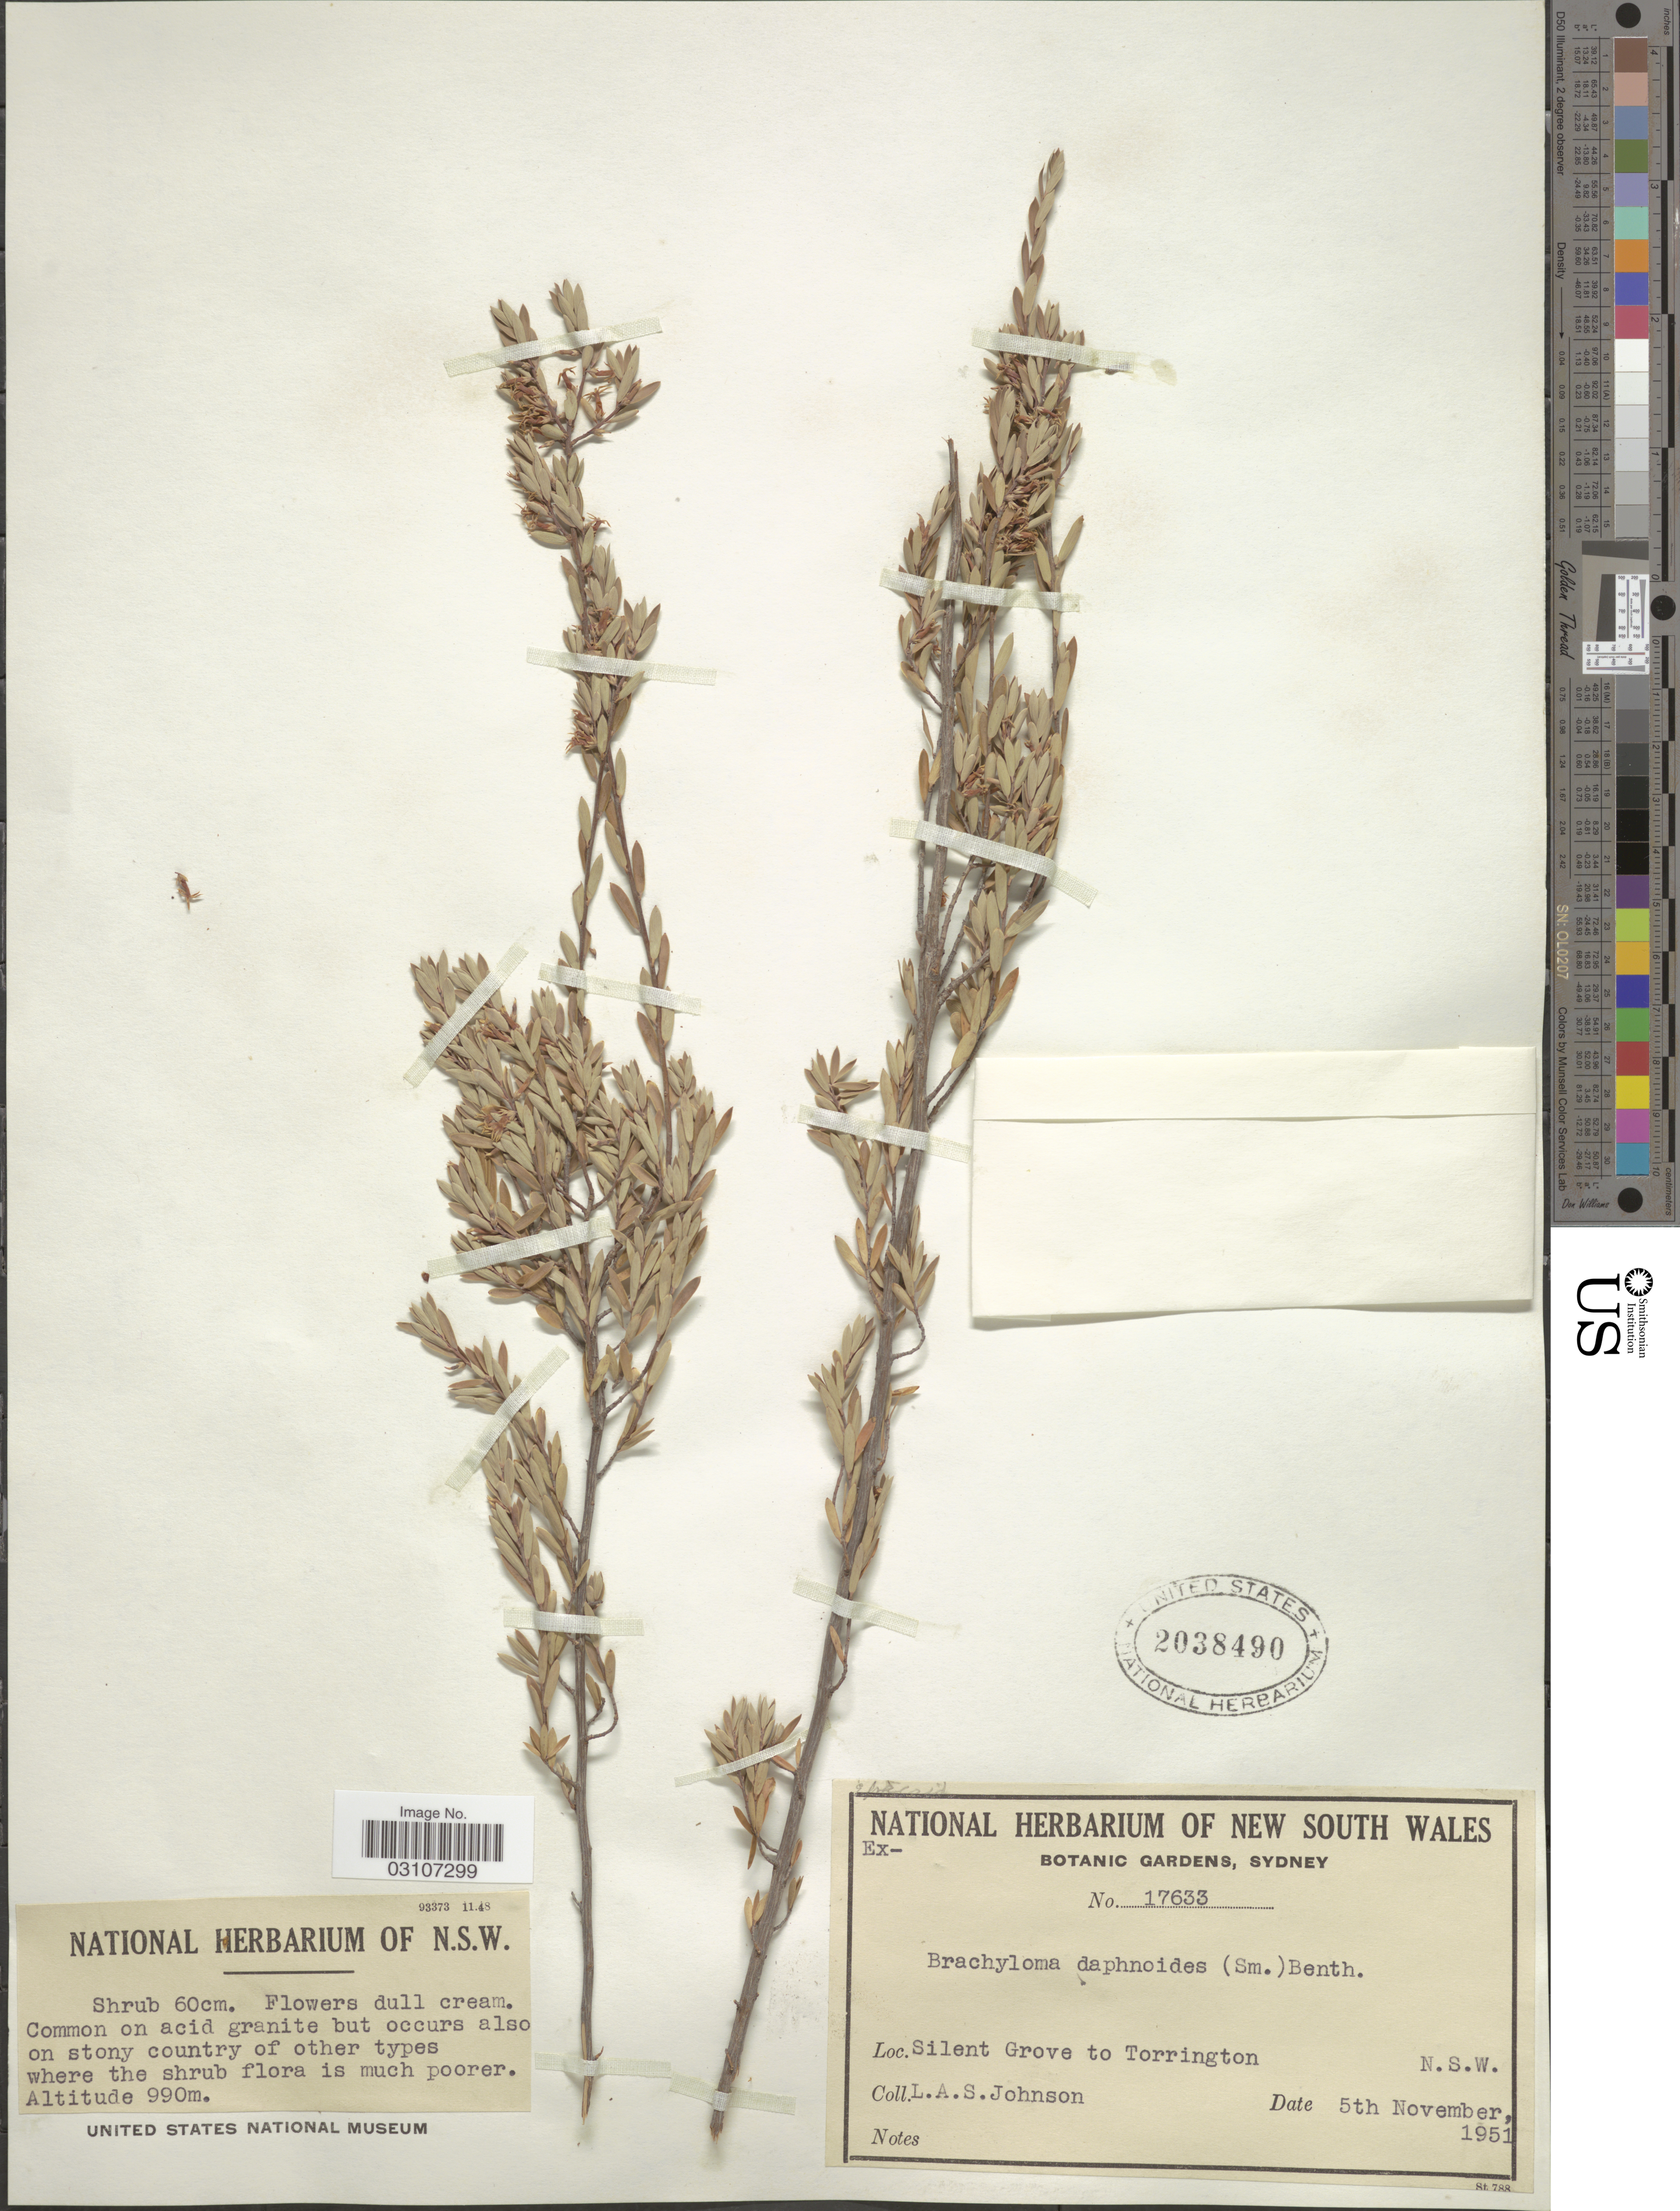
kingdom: Plantae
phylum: Tracheophyta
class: Magnoliopsida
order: Ericales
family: Ericaceae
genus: Brachyloma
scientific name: Brachyloma daphnoides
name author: (Sm.) Benth.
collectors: L. Johnson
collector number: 17633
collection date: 1951-11-05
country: Australia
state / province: New South Wales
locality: Silent Grove tp Torrington.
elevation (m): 990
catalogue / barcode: US 2038490